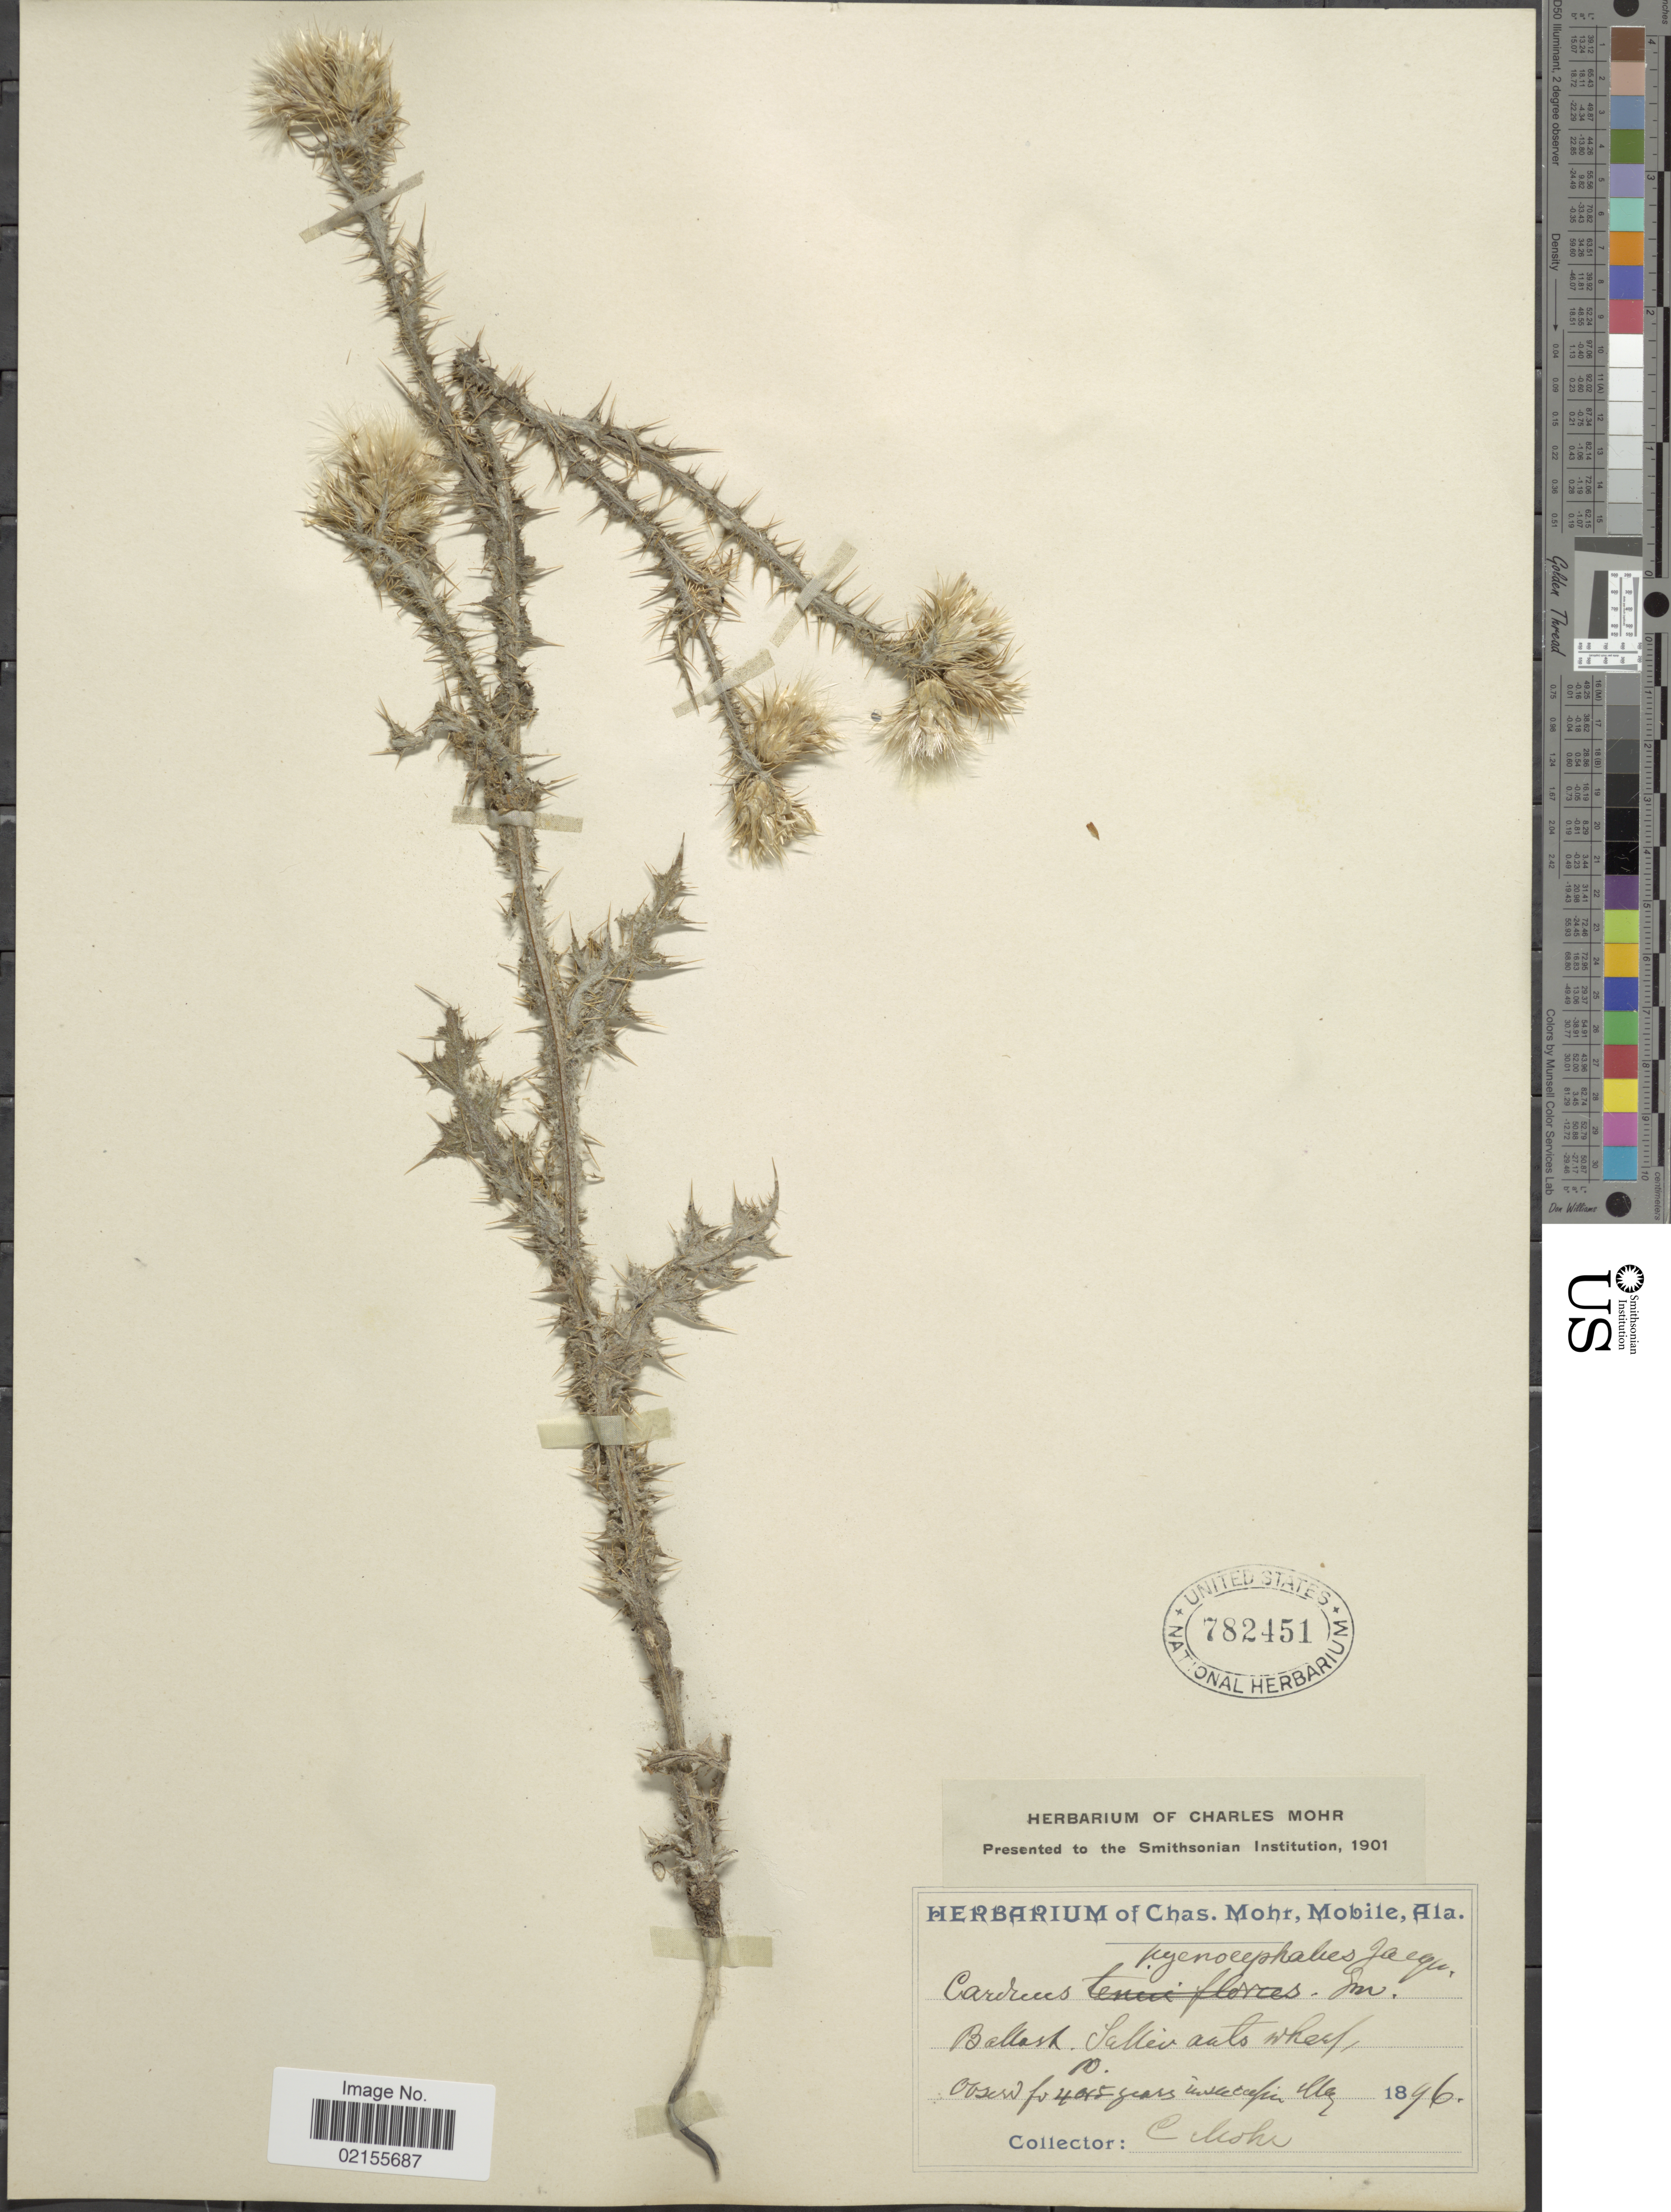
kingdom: Plantae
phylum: Tracheophyta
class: Magnoliopsida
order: Asterales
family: Asteraceae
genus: Carduus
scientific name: Carduus pycnocephalus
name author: L.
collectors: C. T. Mohr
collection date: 1896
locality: Ballast, Sallier [illegible text]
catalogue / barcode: US 782451